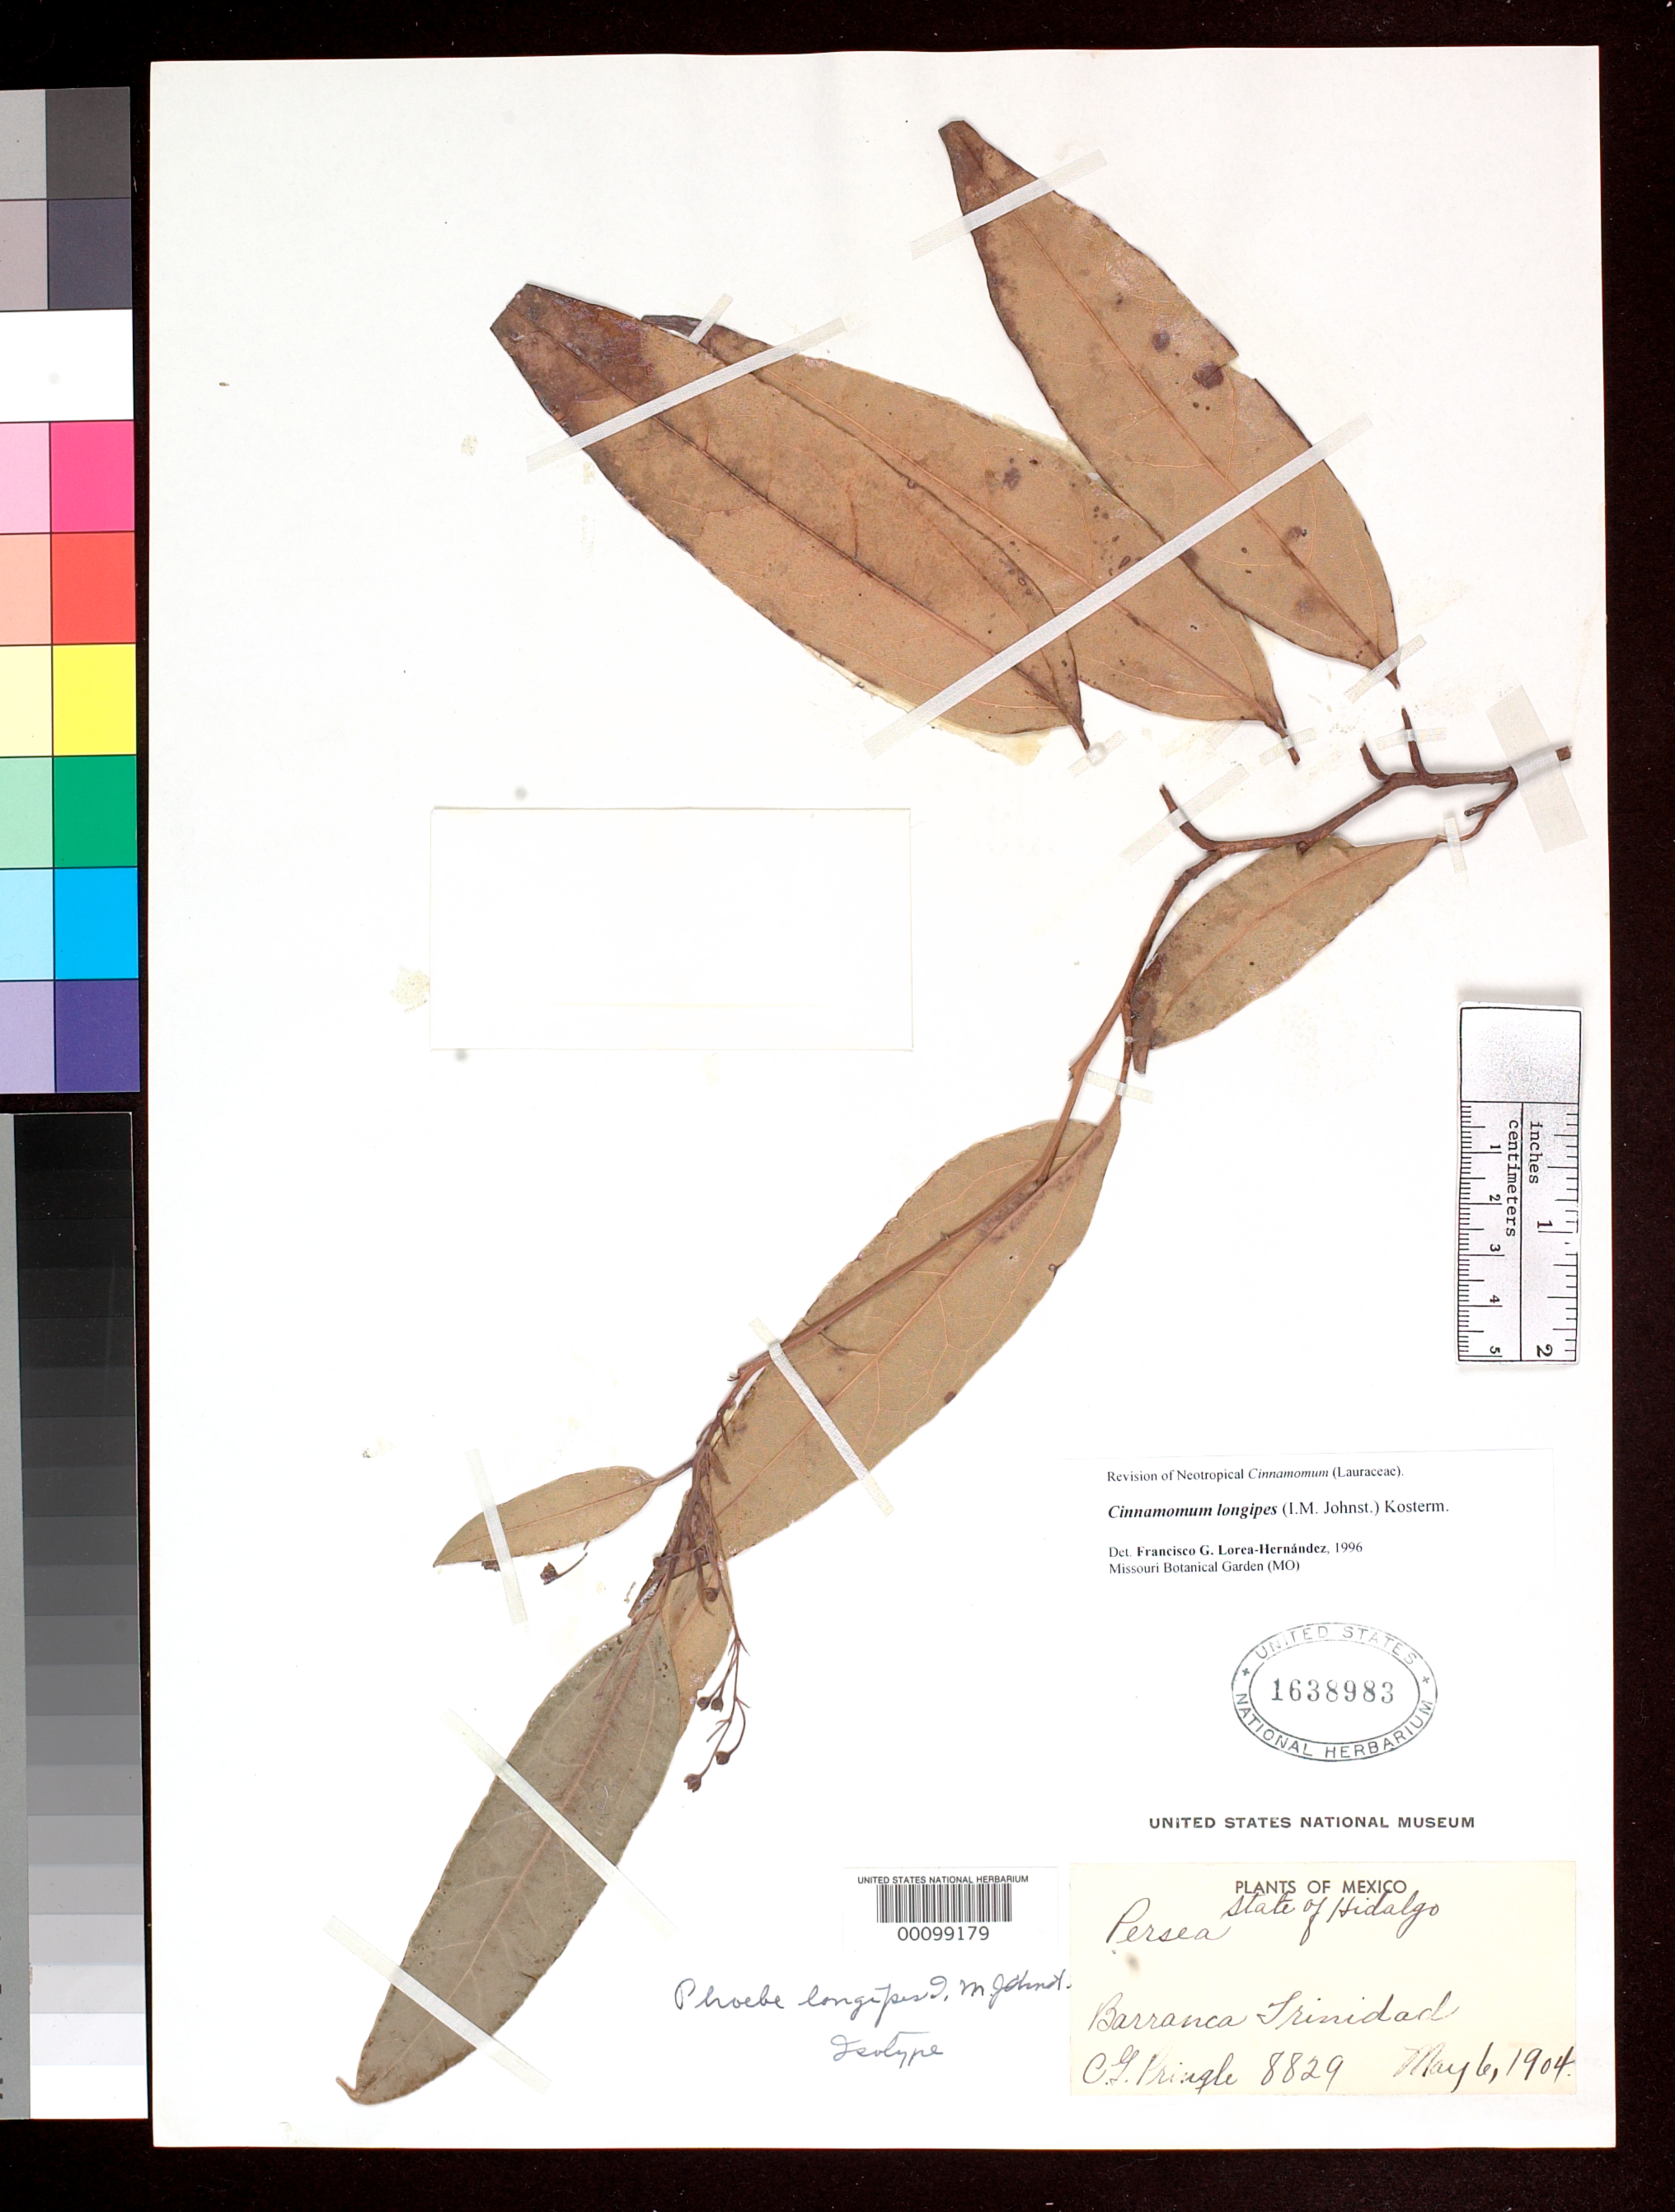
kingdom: Plantae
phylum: Tracheophyta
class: Magnoliopsida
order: Laurales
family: Lauraceae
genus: Phoebe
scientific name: Phoebe longipes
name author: I.M. Johnst.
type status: Isotype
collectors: C. G. Pringle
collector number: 8829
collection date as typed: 06 May 1904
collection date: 1904-05-06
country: Mexico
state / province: Hidalgo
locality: Barranca Trinidad.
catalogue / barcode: US 1638983